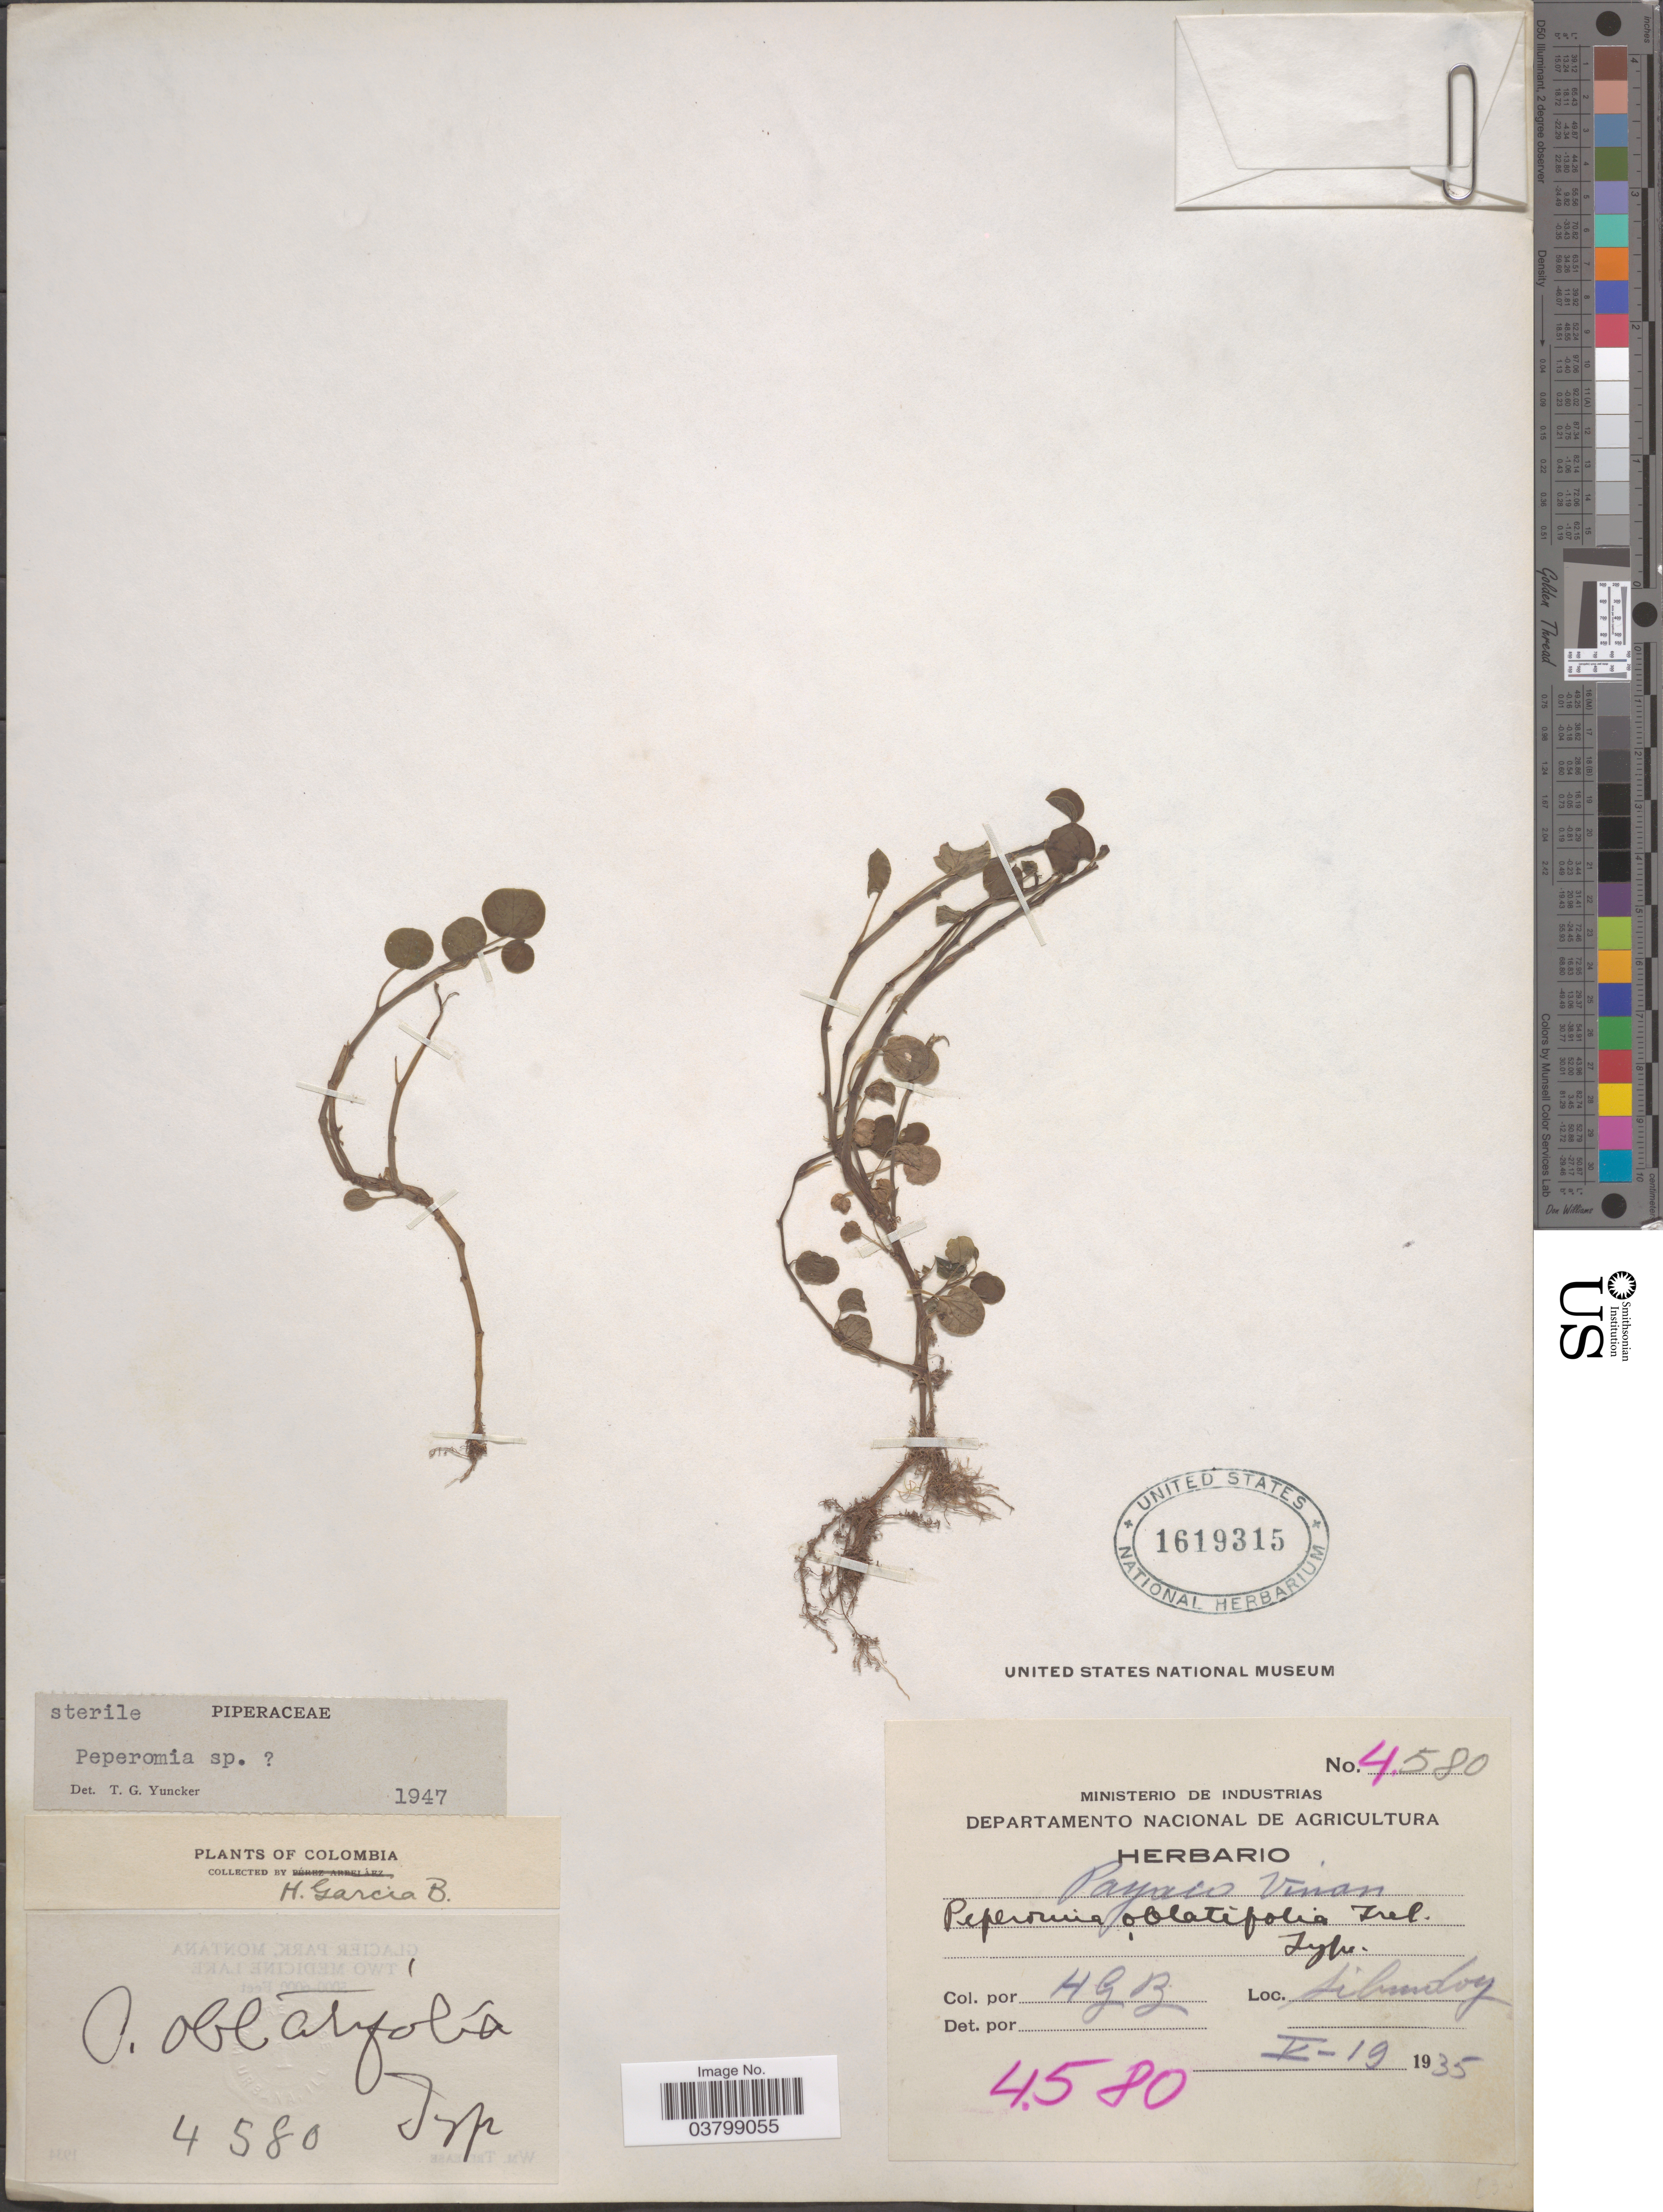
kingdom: Plantae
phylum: Tracheophyta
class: Magnoliopsida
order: Piperales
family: Piperaceae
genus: Peperomia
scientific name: Peperomia hispiduliformis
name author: Trel. in Moldenke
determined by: Jiménez, José Estaban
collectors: H. García B.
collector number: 4580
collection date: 1935-05-19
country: Colombia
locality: Sibundoy.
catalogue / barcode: US 1619315